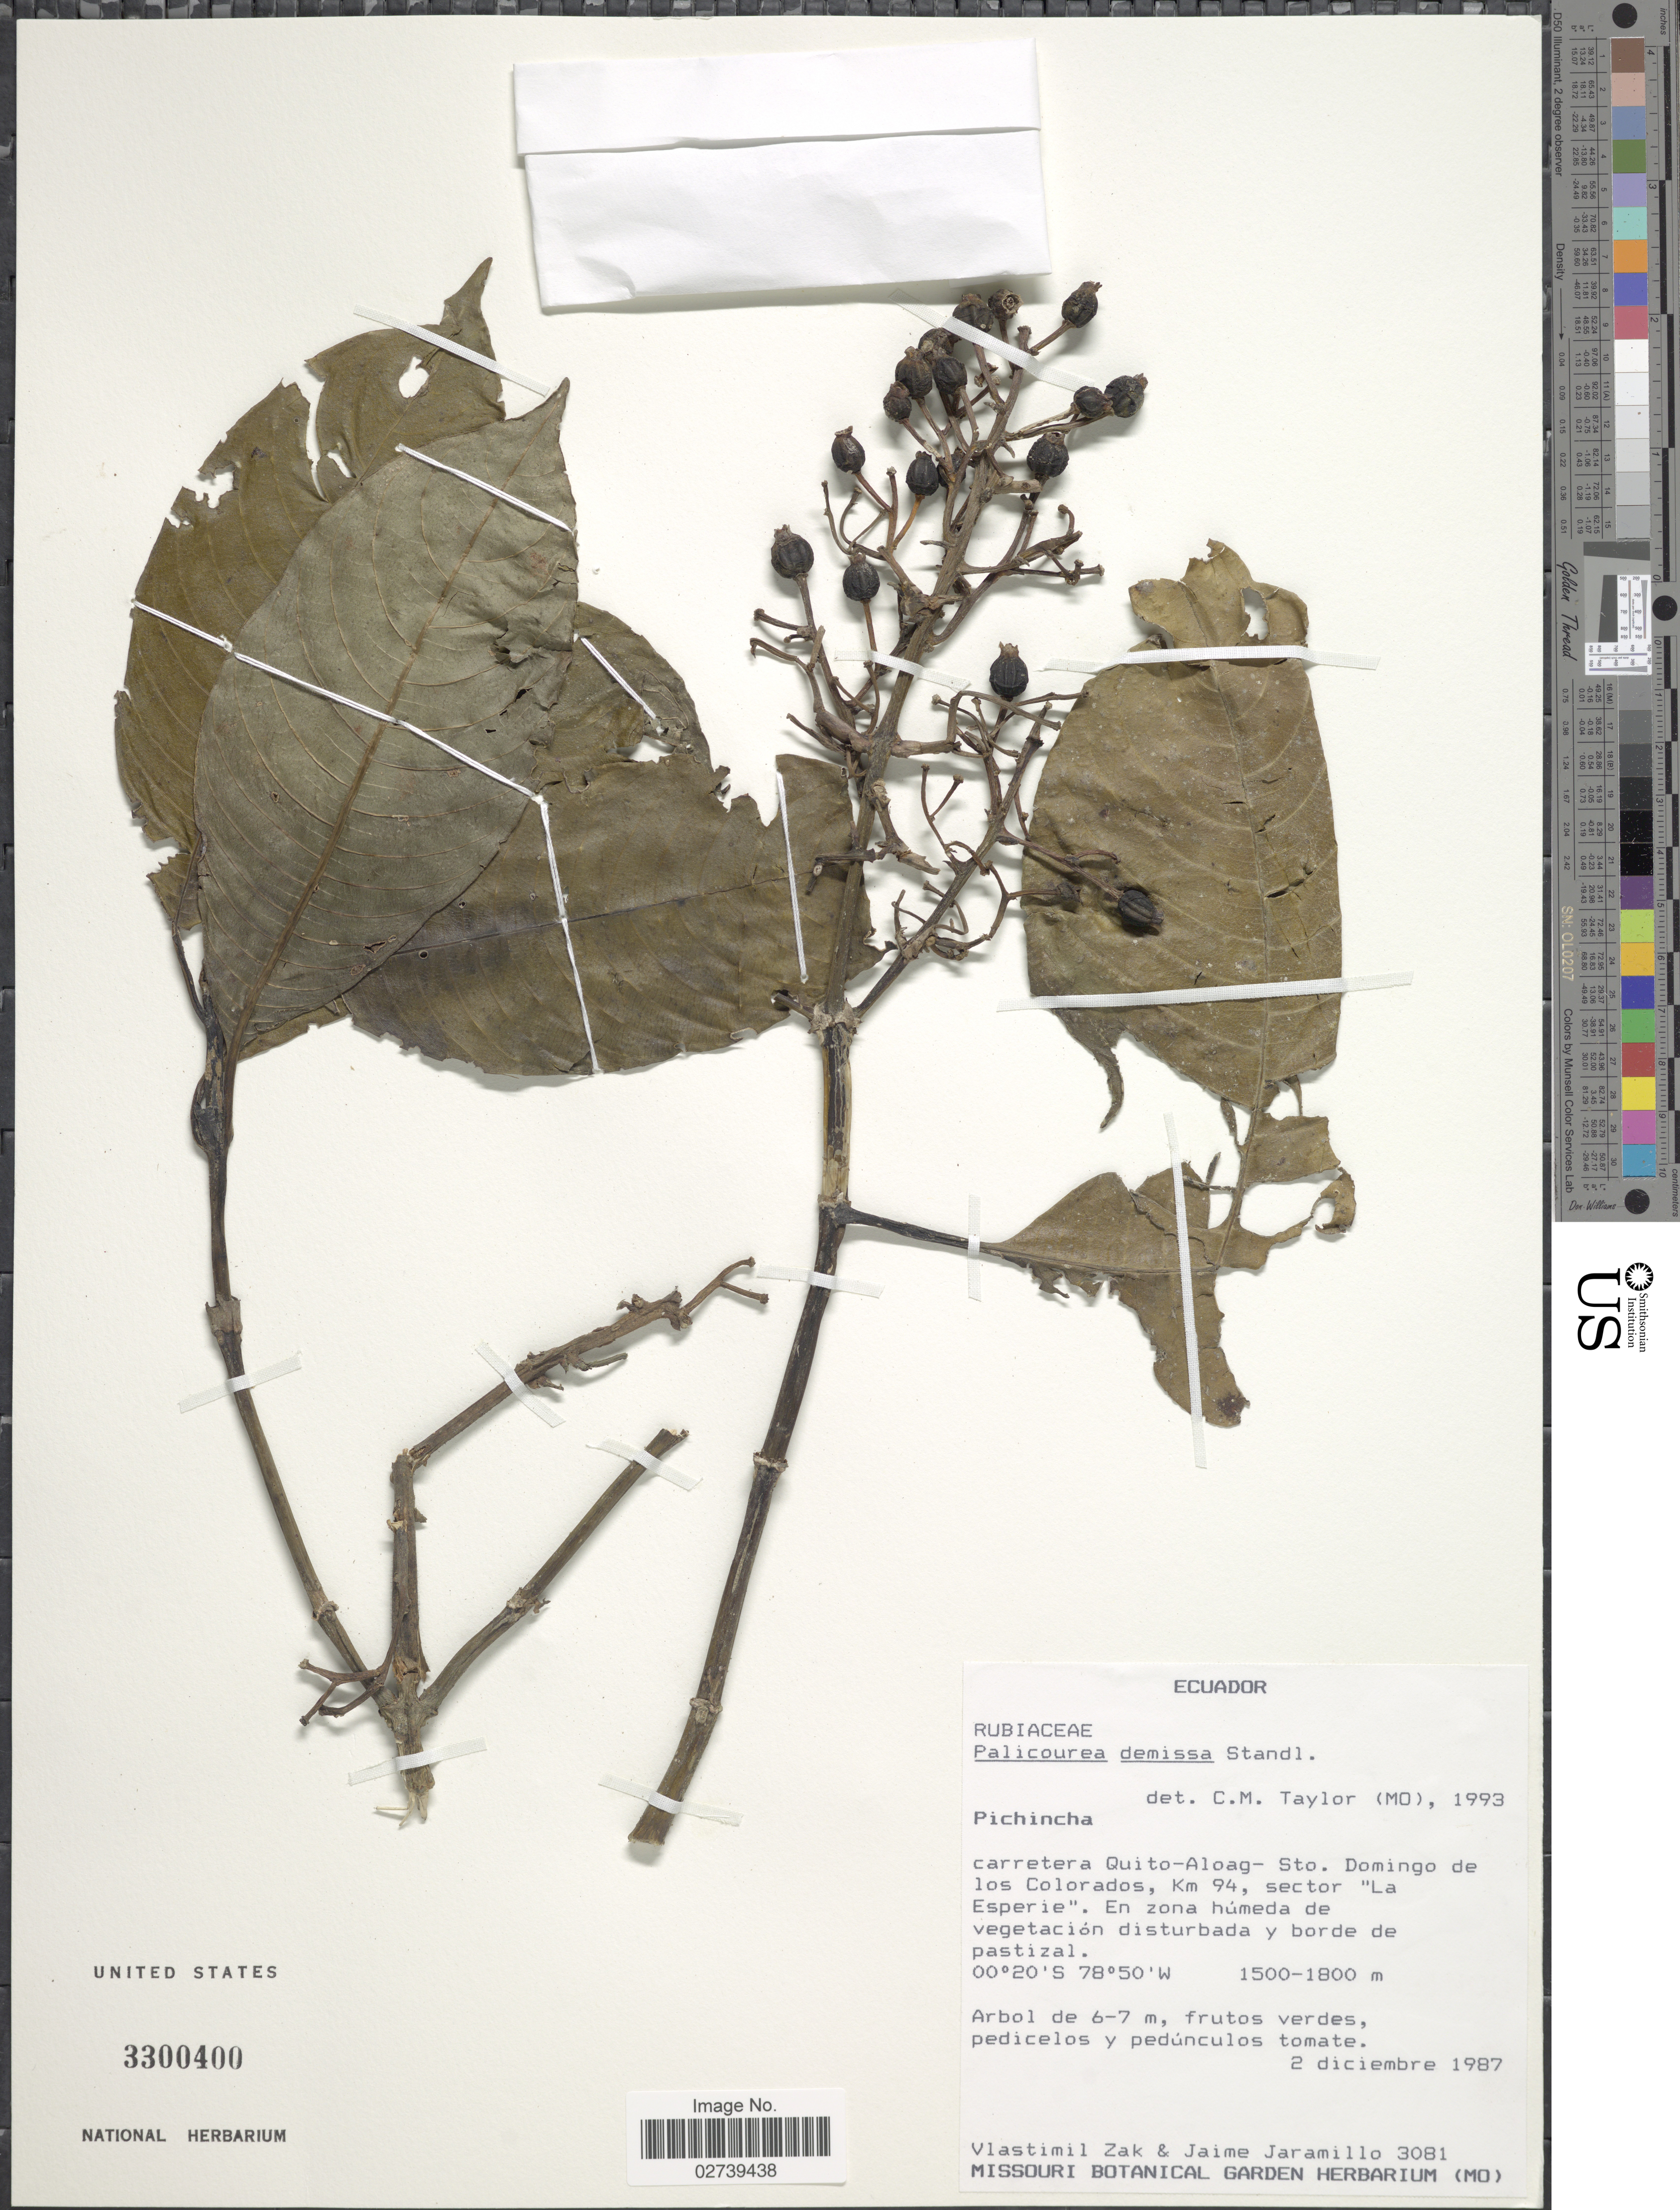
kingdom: Plantae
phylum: Tracheophyta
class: Magnoliopsida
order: Gentianales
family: Rubiaceae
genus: Palicourea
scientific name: Palicourea demissa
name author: Standl.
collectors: V. Zak & J. Jaramillo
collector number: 3081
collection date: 1987-12-02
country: Ecuador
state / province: Pichincha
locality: Carretera Quito-Aloag-Sto. Domingo de los Colorados, Km 94, sector "La Esperie".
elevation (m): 1500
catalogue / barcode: US 3300400